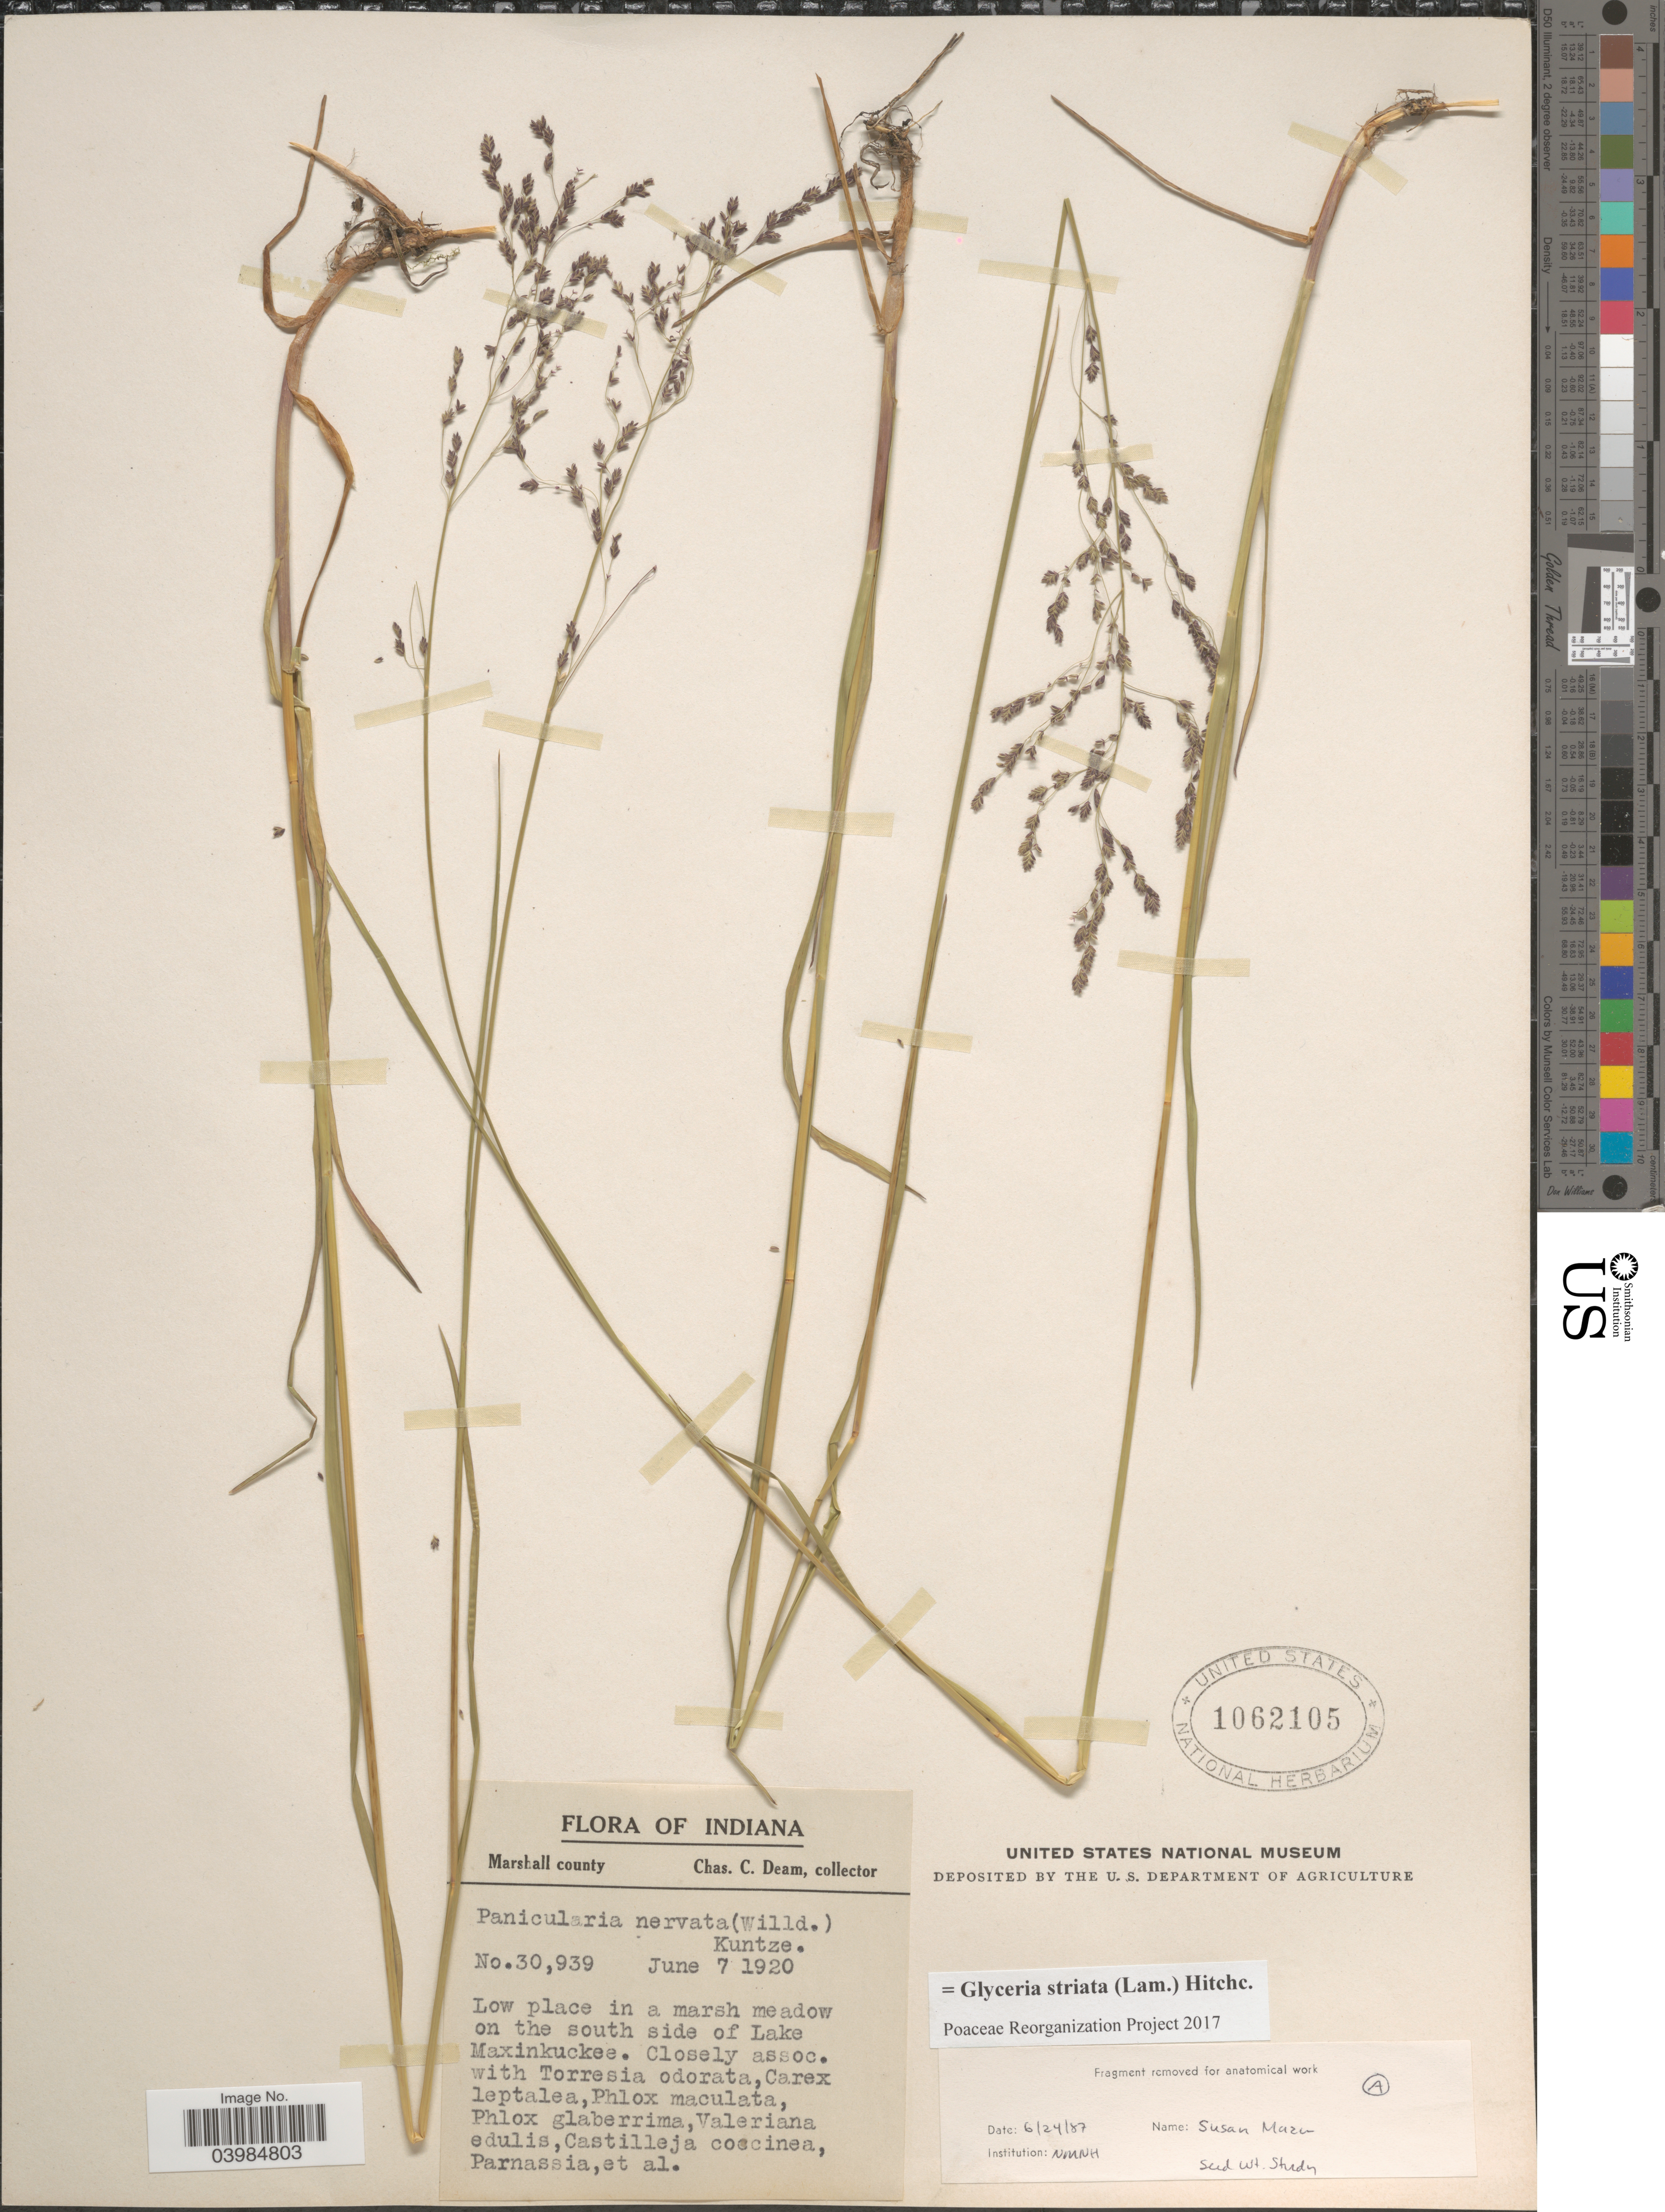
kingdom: Plantae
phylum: Tracheophyta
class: Liliopsida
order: Poales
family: Poaceae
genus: Glyceria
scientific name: Glyceria striata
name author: (Lam.) Hitchc.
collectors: C. C. Deam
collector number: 30939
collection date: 1920-06-07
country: United States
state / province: Indiana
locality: Marshall County. Low place in a marsh meadow on the south side of Lake Maxinkuckee.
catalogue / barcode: US 1062105